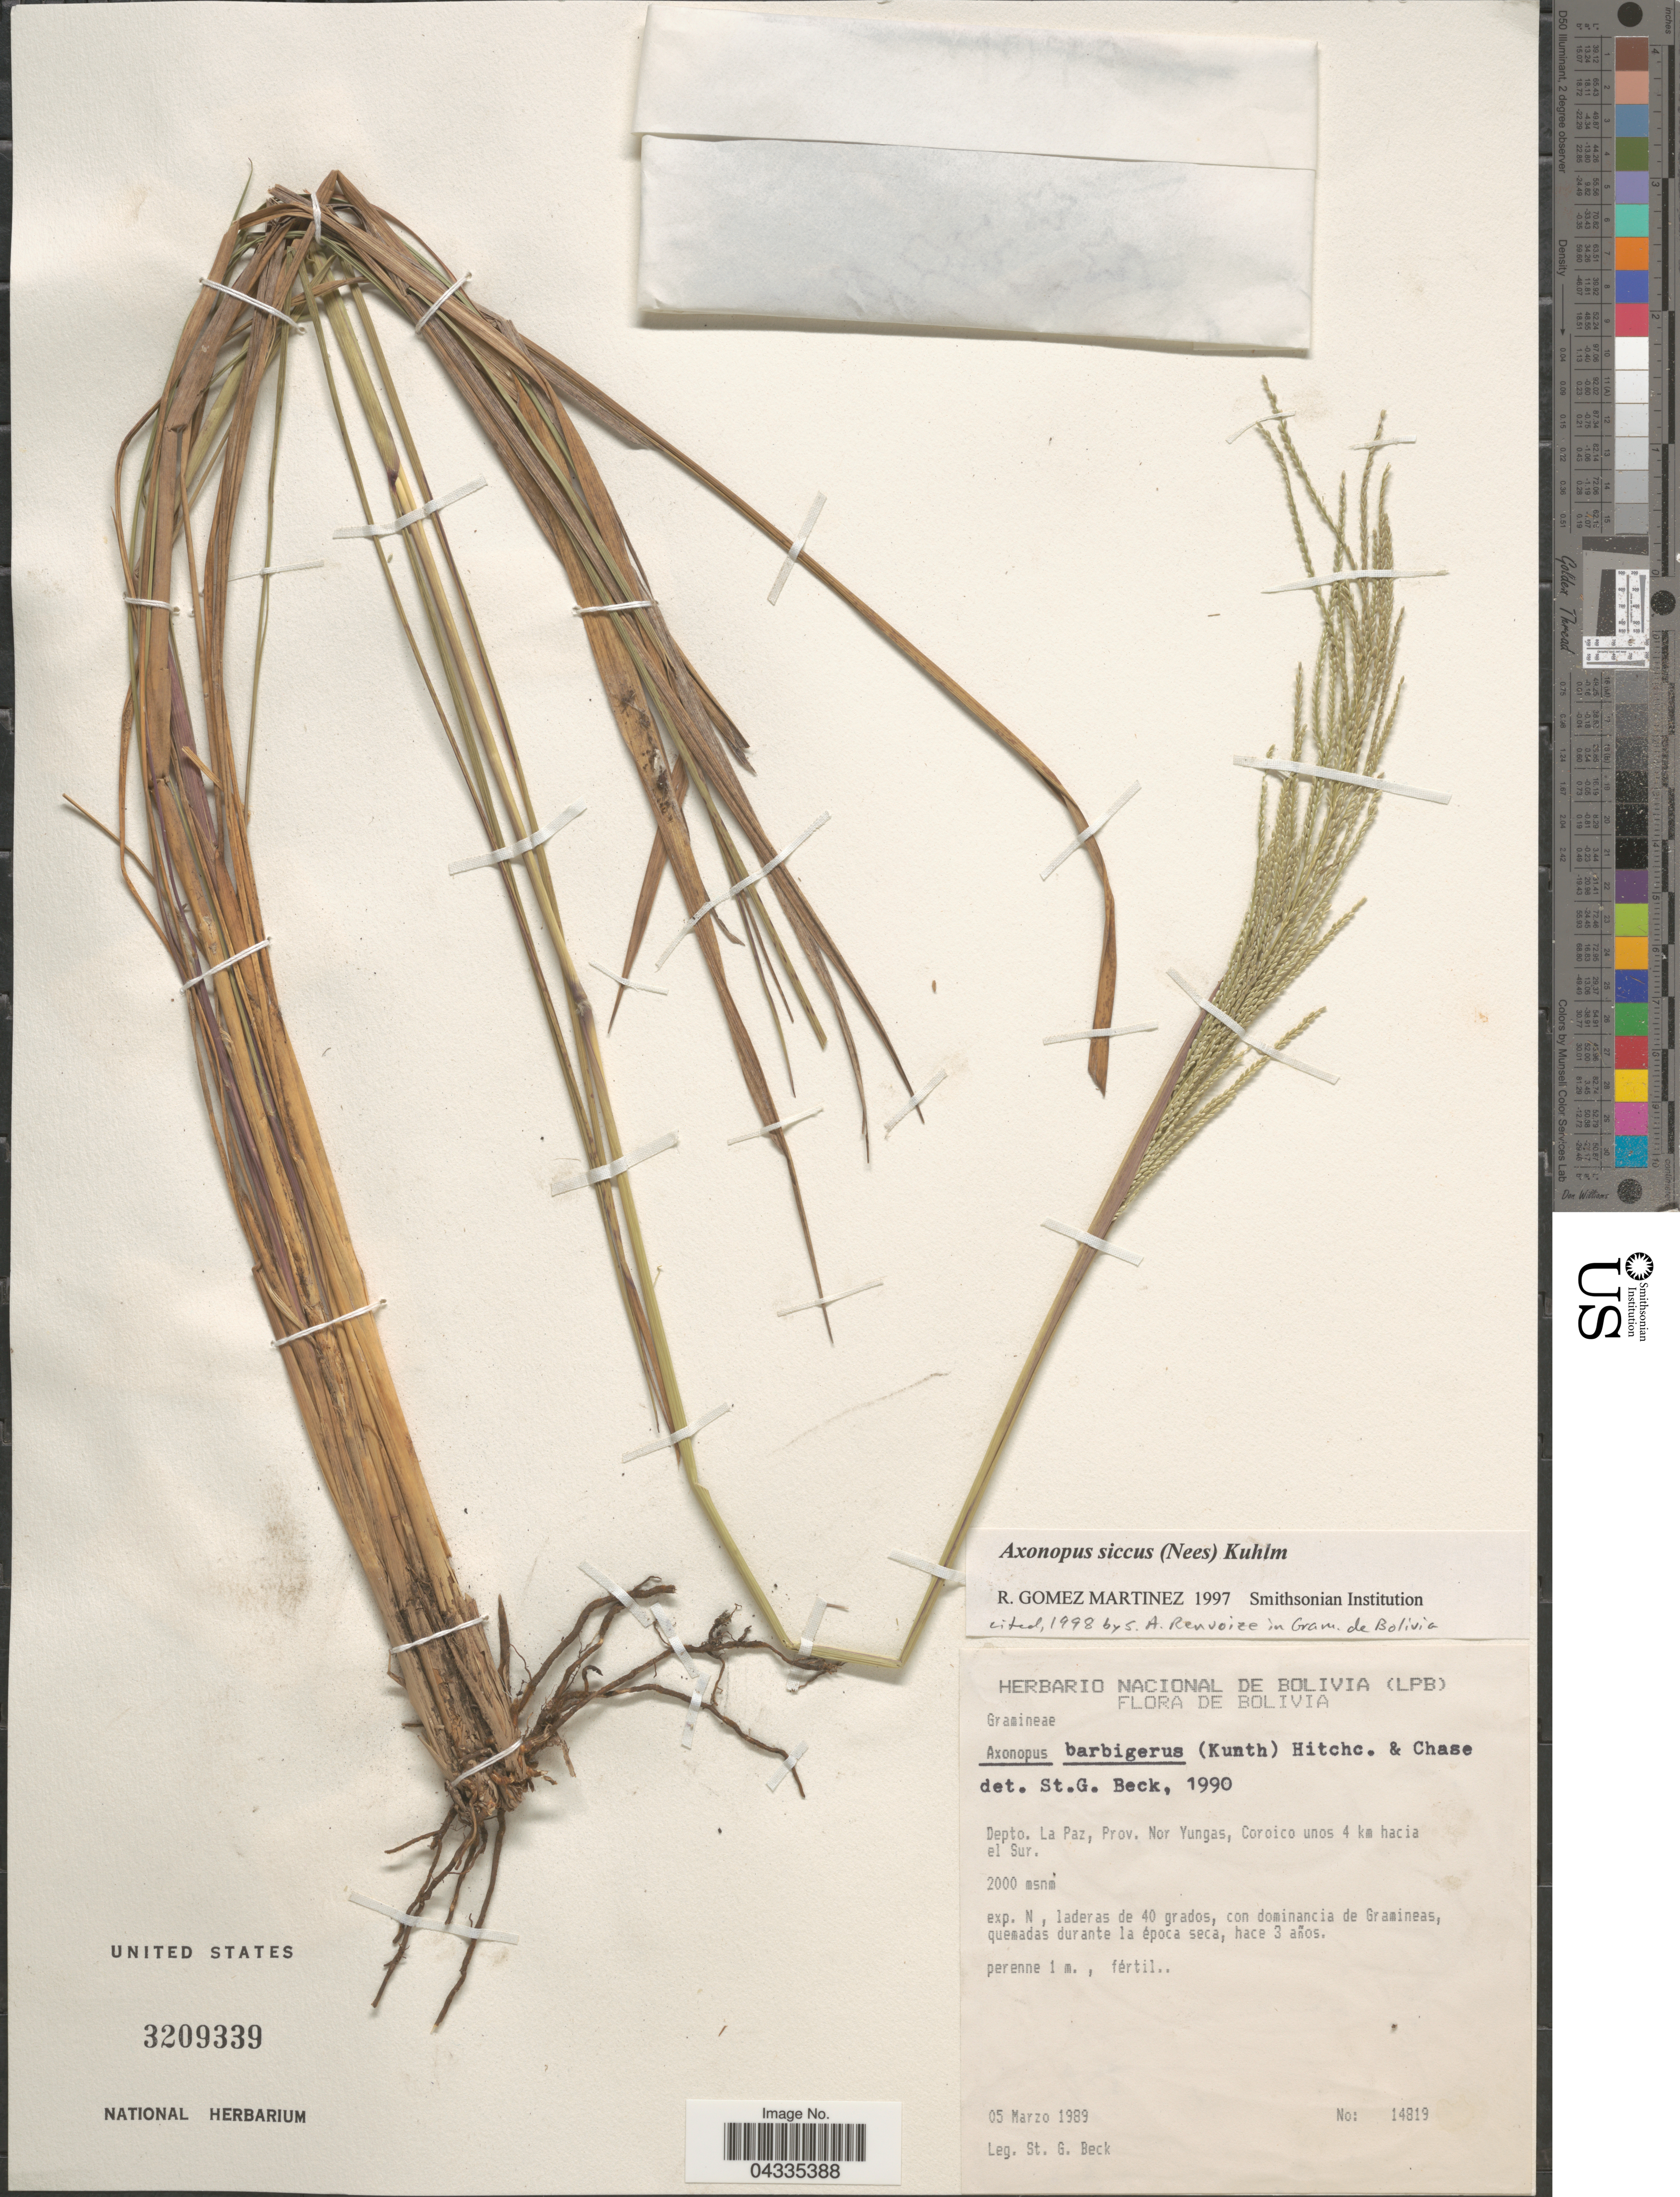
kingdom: Plantae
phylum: Tracheophyta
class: Liliopsida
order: Poales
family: Poaceae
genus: Axonopus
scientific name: Axonopus siccus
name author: (Nees) Kuhlm.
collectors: S. G. Beck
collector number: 14819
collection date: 1989-03-05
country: Bolivia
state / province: La Paz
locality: Depto. La Paz, Prov. Nor Yungas, Coroico unos 4 km hacia el Sur. Exp. N.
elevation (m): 2000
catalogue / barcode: US 3209339